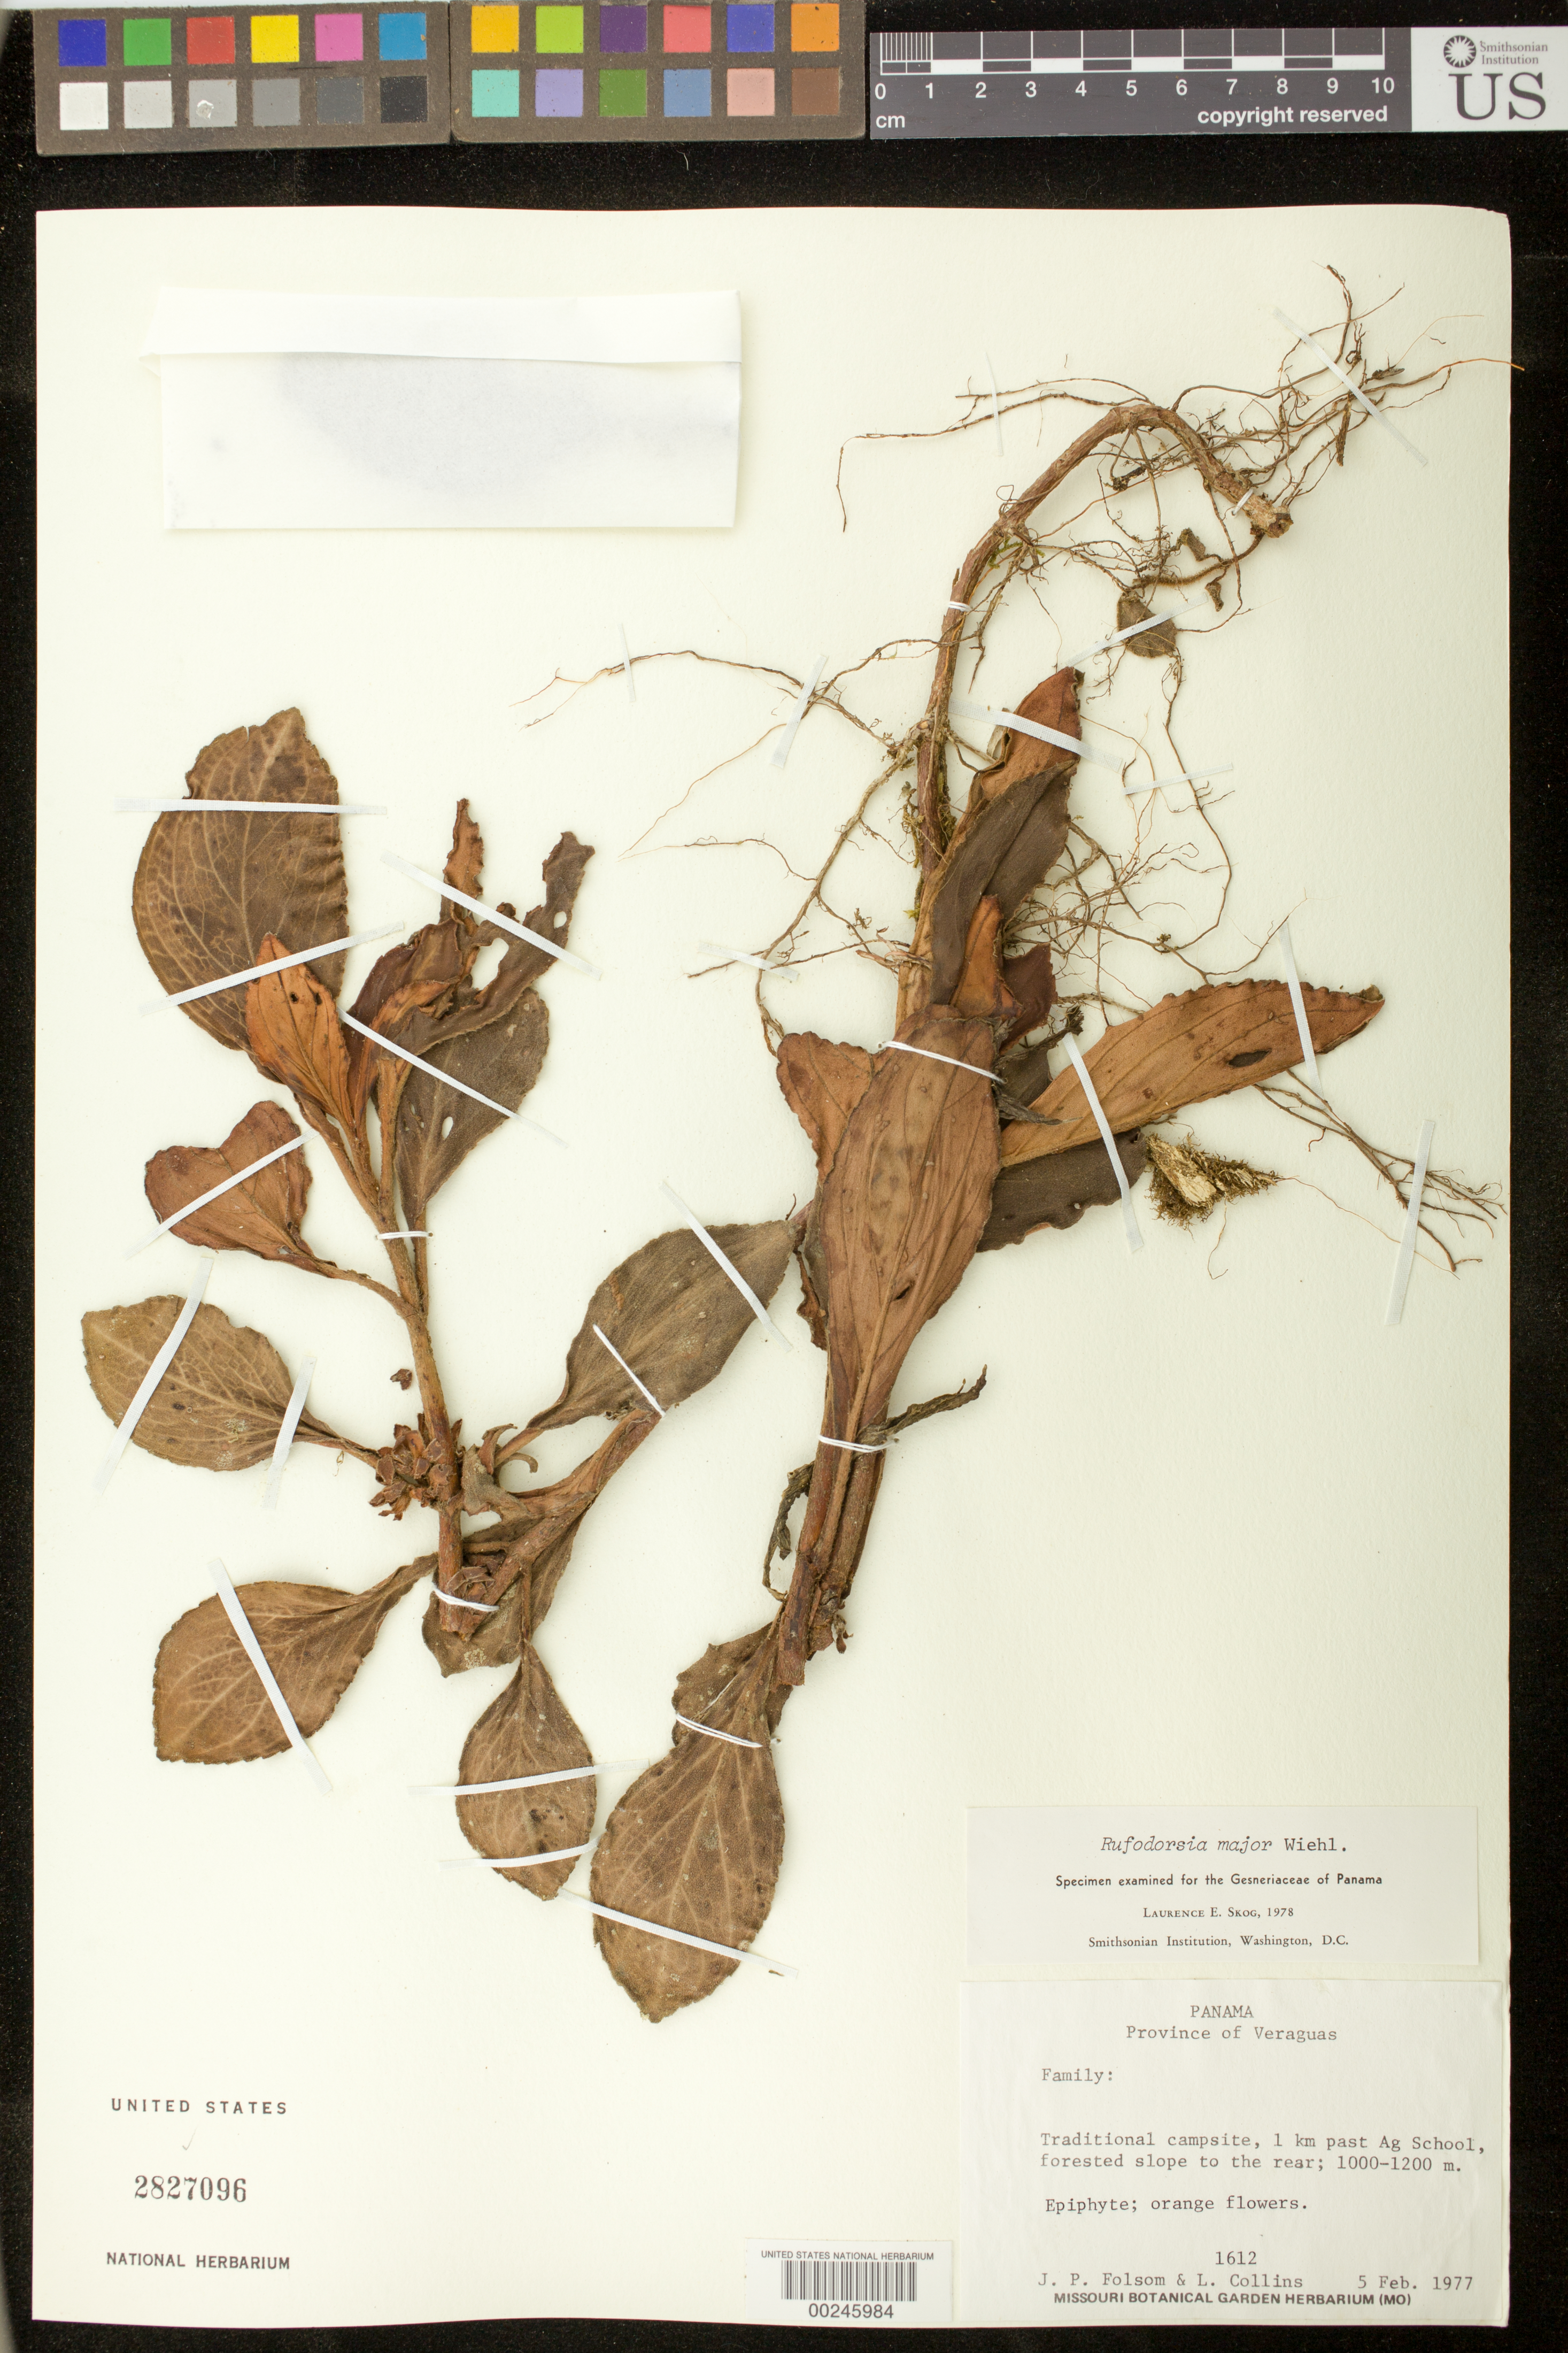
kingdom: Plantae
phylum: Tracheophyta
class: Magnoliopsida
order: Lamiales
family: Gesneriaceae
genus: Rufodorsia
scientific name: Rufodorsia major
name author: Wiehler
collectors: J. P. Folsom & L. Collins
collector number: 1612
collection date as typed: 05 Feb 1977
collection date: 1977-02-05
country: Panama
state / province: Veraguas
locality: Traditional campsite, 1 km past Ag school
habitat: Forested slope to the rear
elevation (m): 1000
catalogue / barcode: US 2827096